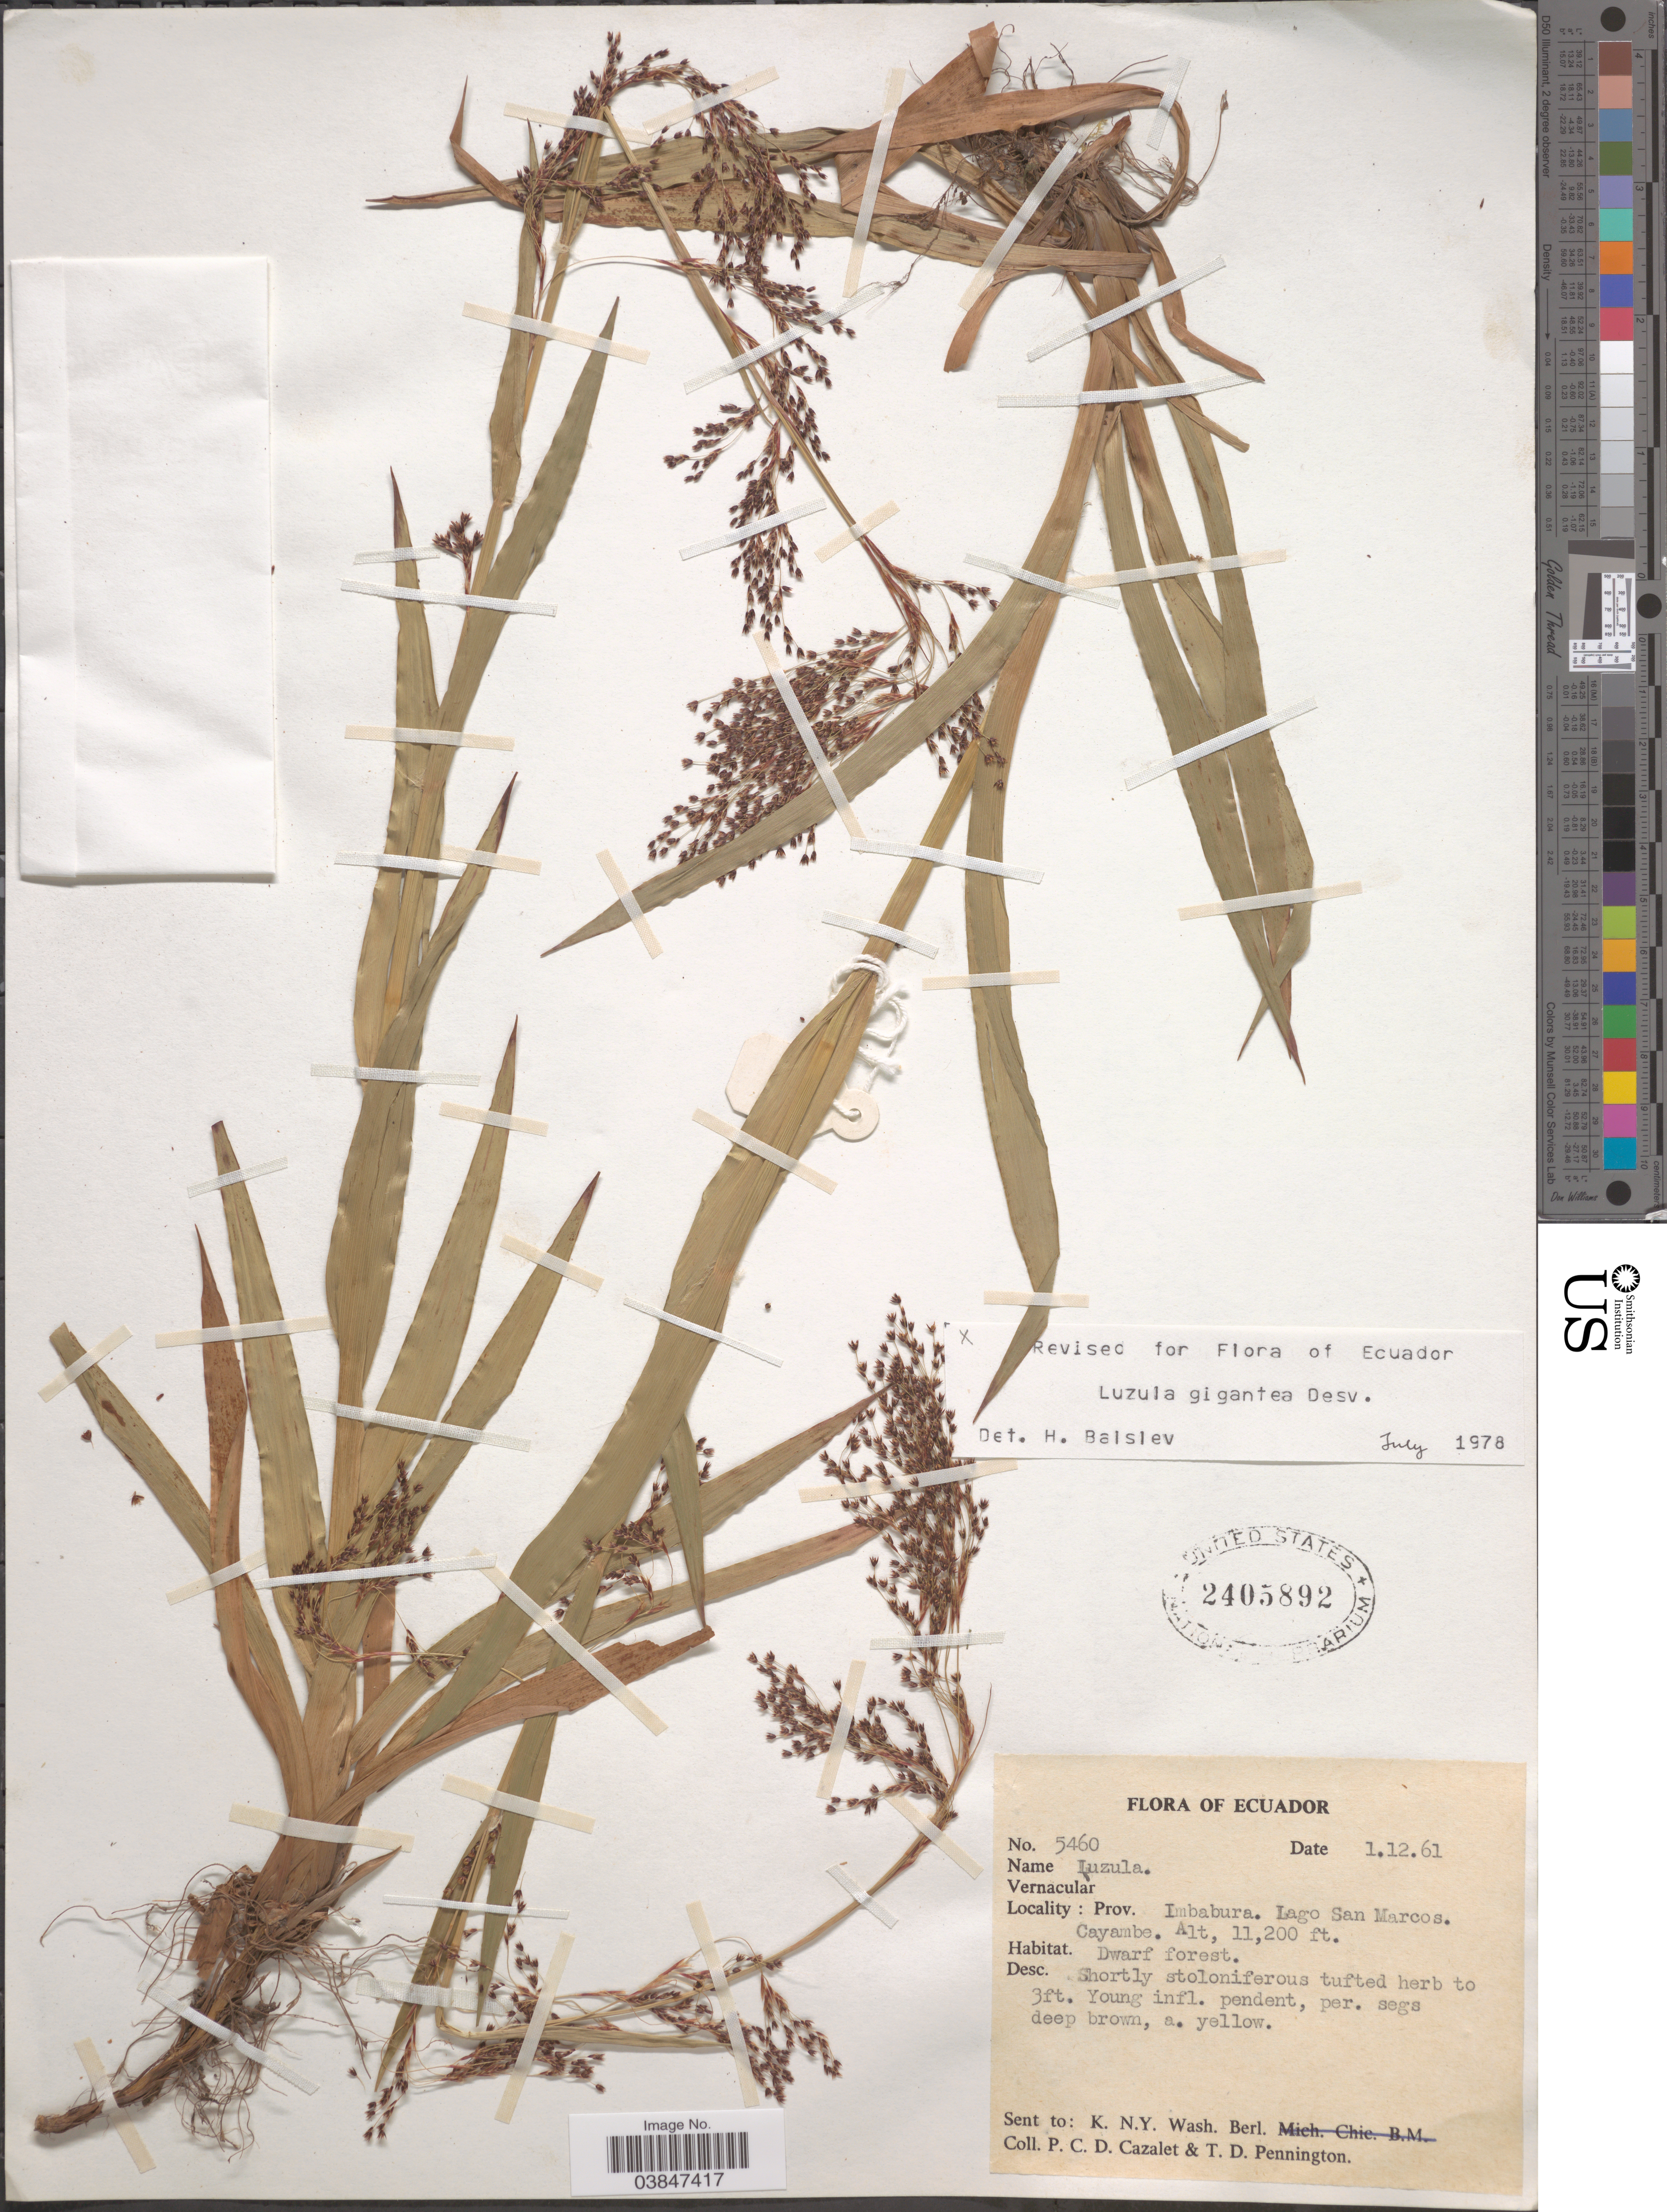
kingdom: Plantae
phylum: Tracheophyta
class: Liliopsida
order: Poales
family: Juncaceae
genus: Luzula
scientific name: Luzula gigantea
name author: Desv.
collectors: P. C. D. Cazalet & T. D. Pennington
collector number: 5460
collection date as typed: Transcribed d/m/y: 1/12/61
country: Ecuador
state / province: Imbabura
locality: Lago San Marcos. Cayambe.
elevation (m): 3414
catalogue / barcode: US 2405892